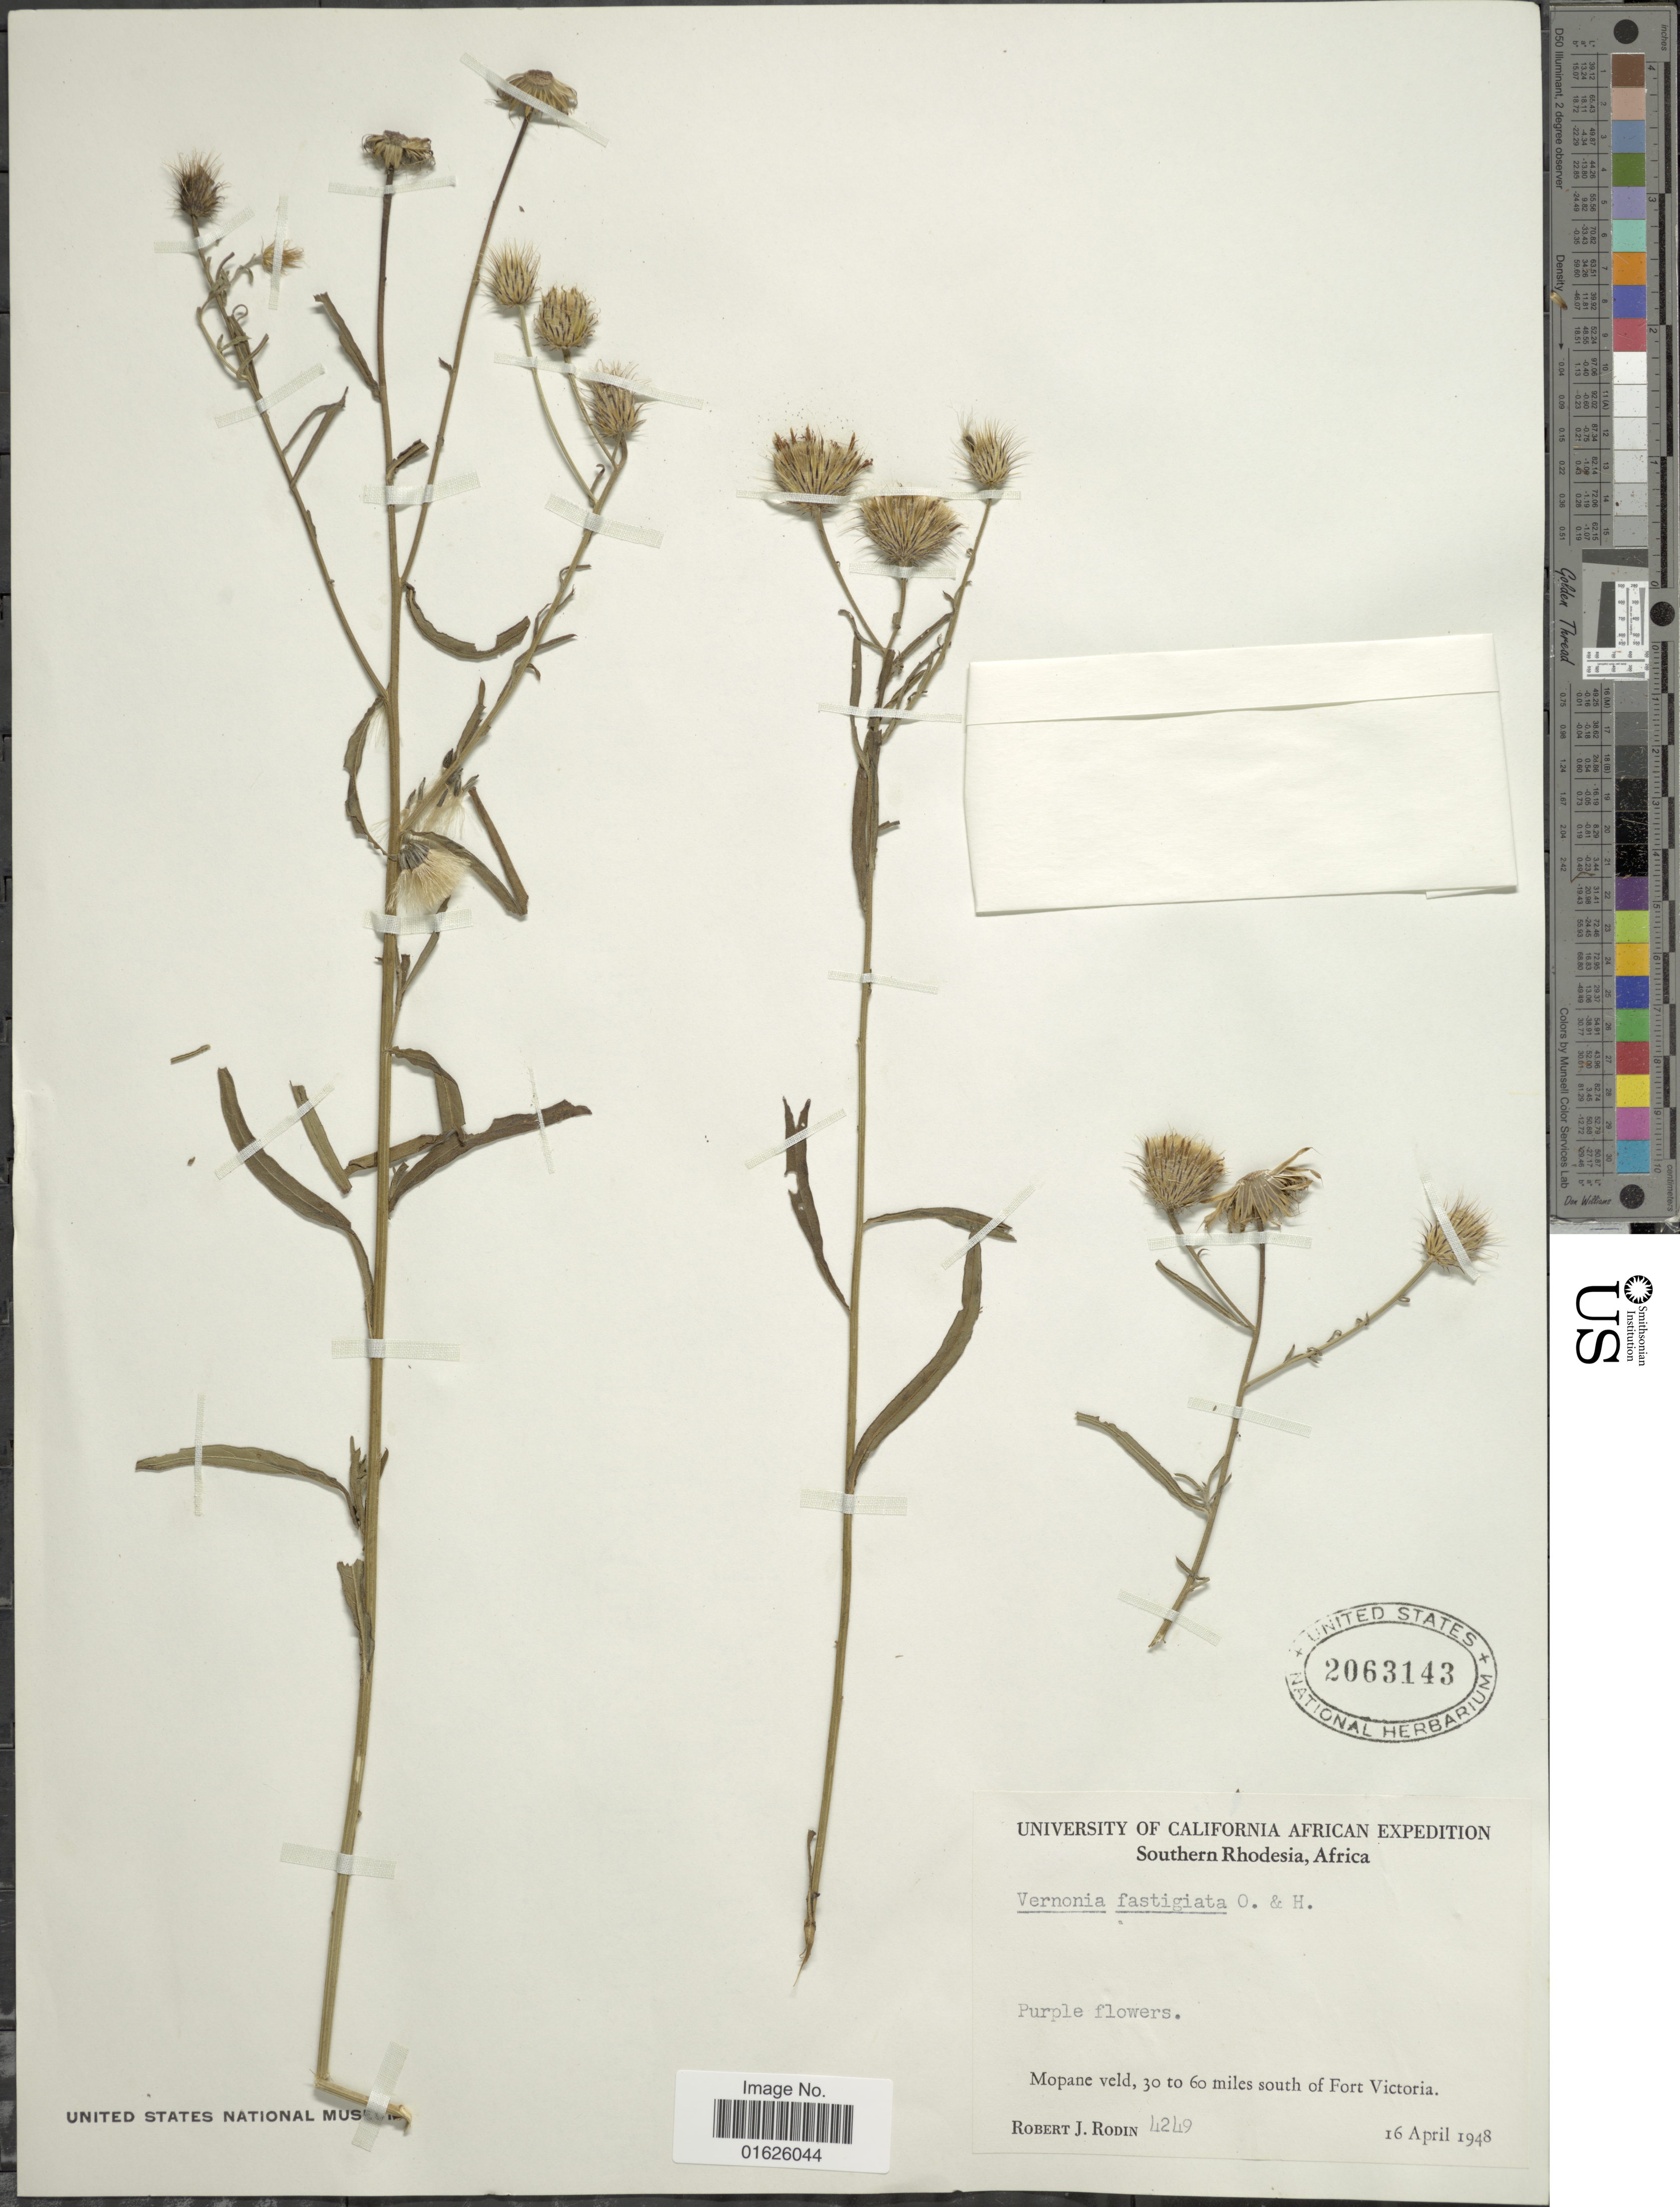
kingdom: Plantae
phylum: Tracheophyta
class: Magnoliopsida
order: Asterales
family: Asteraceae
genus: Parapolydora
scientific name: Parapolydora fastigiata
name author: (Oliv. & Hiern in Oliv.) H. Rob.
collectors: R. J. Rodin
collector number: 4149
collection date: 1948-04-16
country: Zimbabwe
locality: Southern Rhodesia, Mopane veld, 30 to 60 miles south of Fort Victoria.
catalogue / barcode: US 2063143